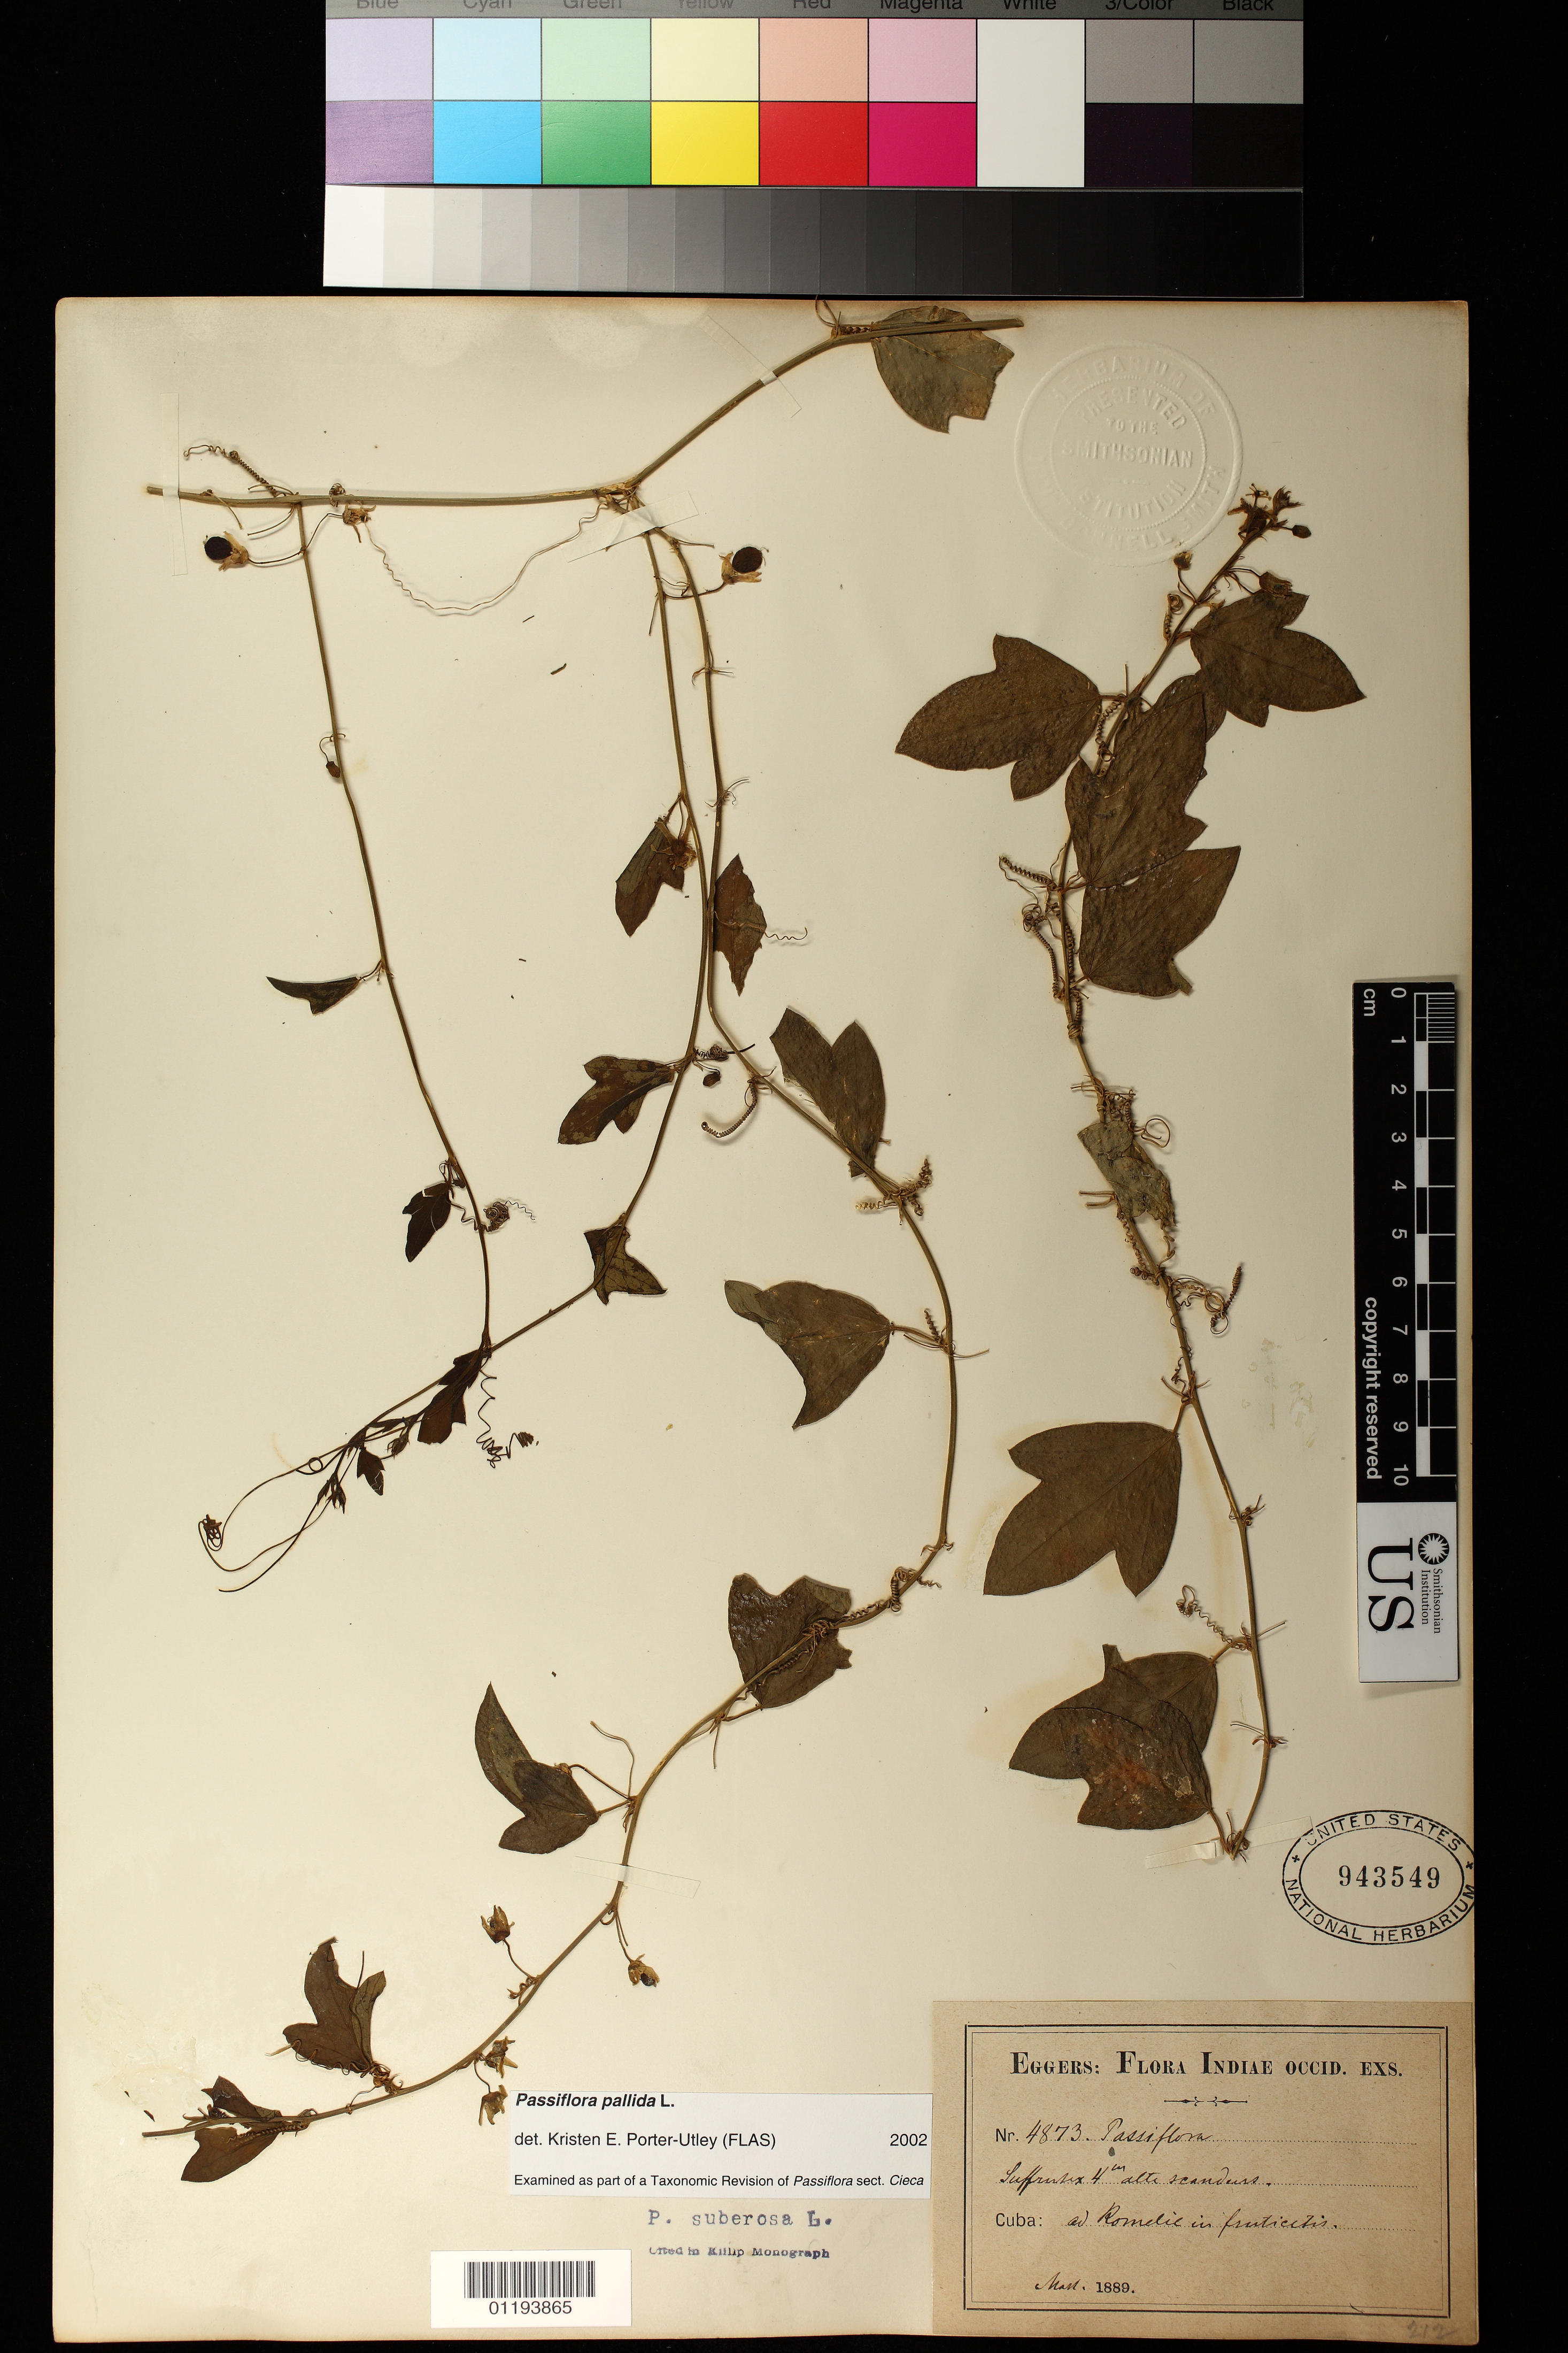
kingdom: Plantae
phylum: Tracheophyta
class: Magnoliopsida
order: Malpighiales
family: Passifloraceae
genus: Passiflora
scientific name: Passiflora pallida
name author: L.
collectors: H. F. A. von Eggers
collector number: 4873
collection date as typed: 1889-03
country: Cuba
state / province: Guantánamo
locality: Romelie [Hector Infante]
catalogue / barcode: US 943549